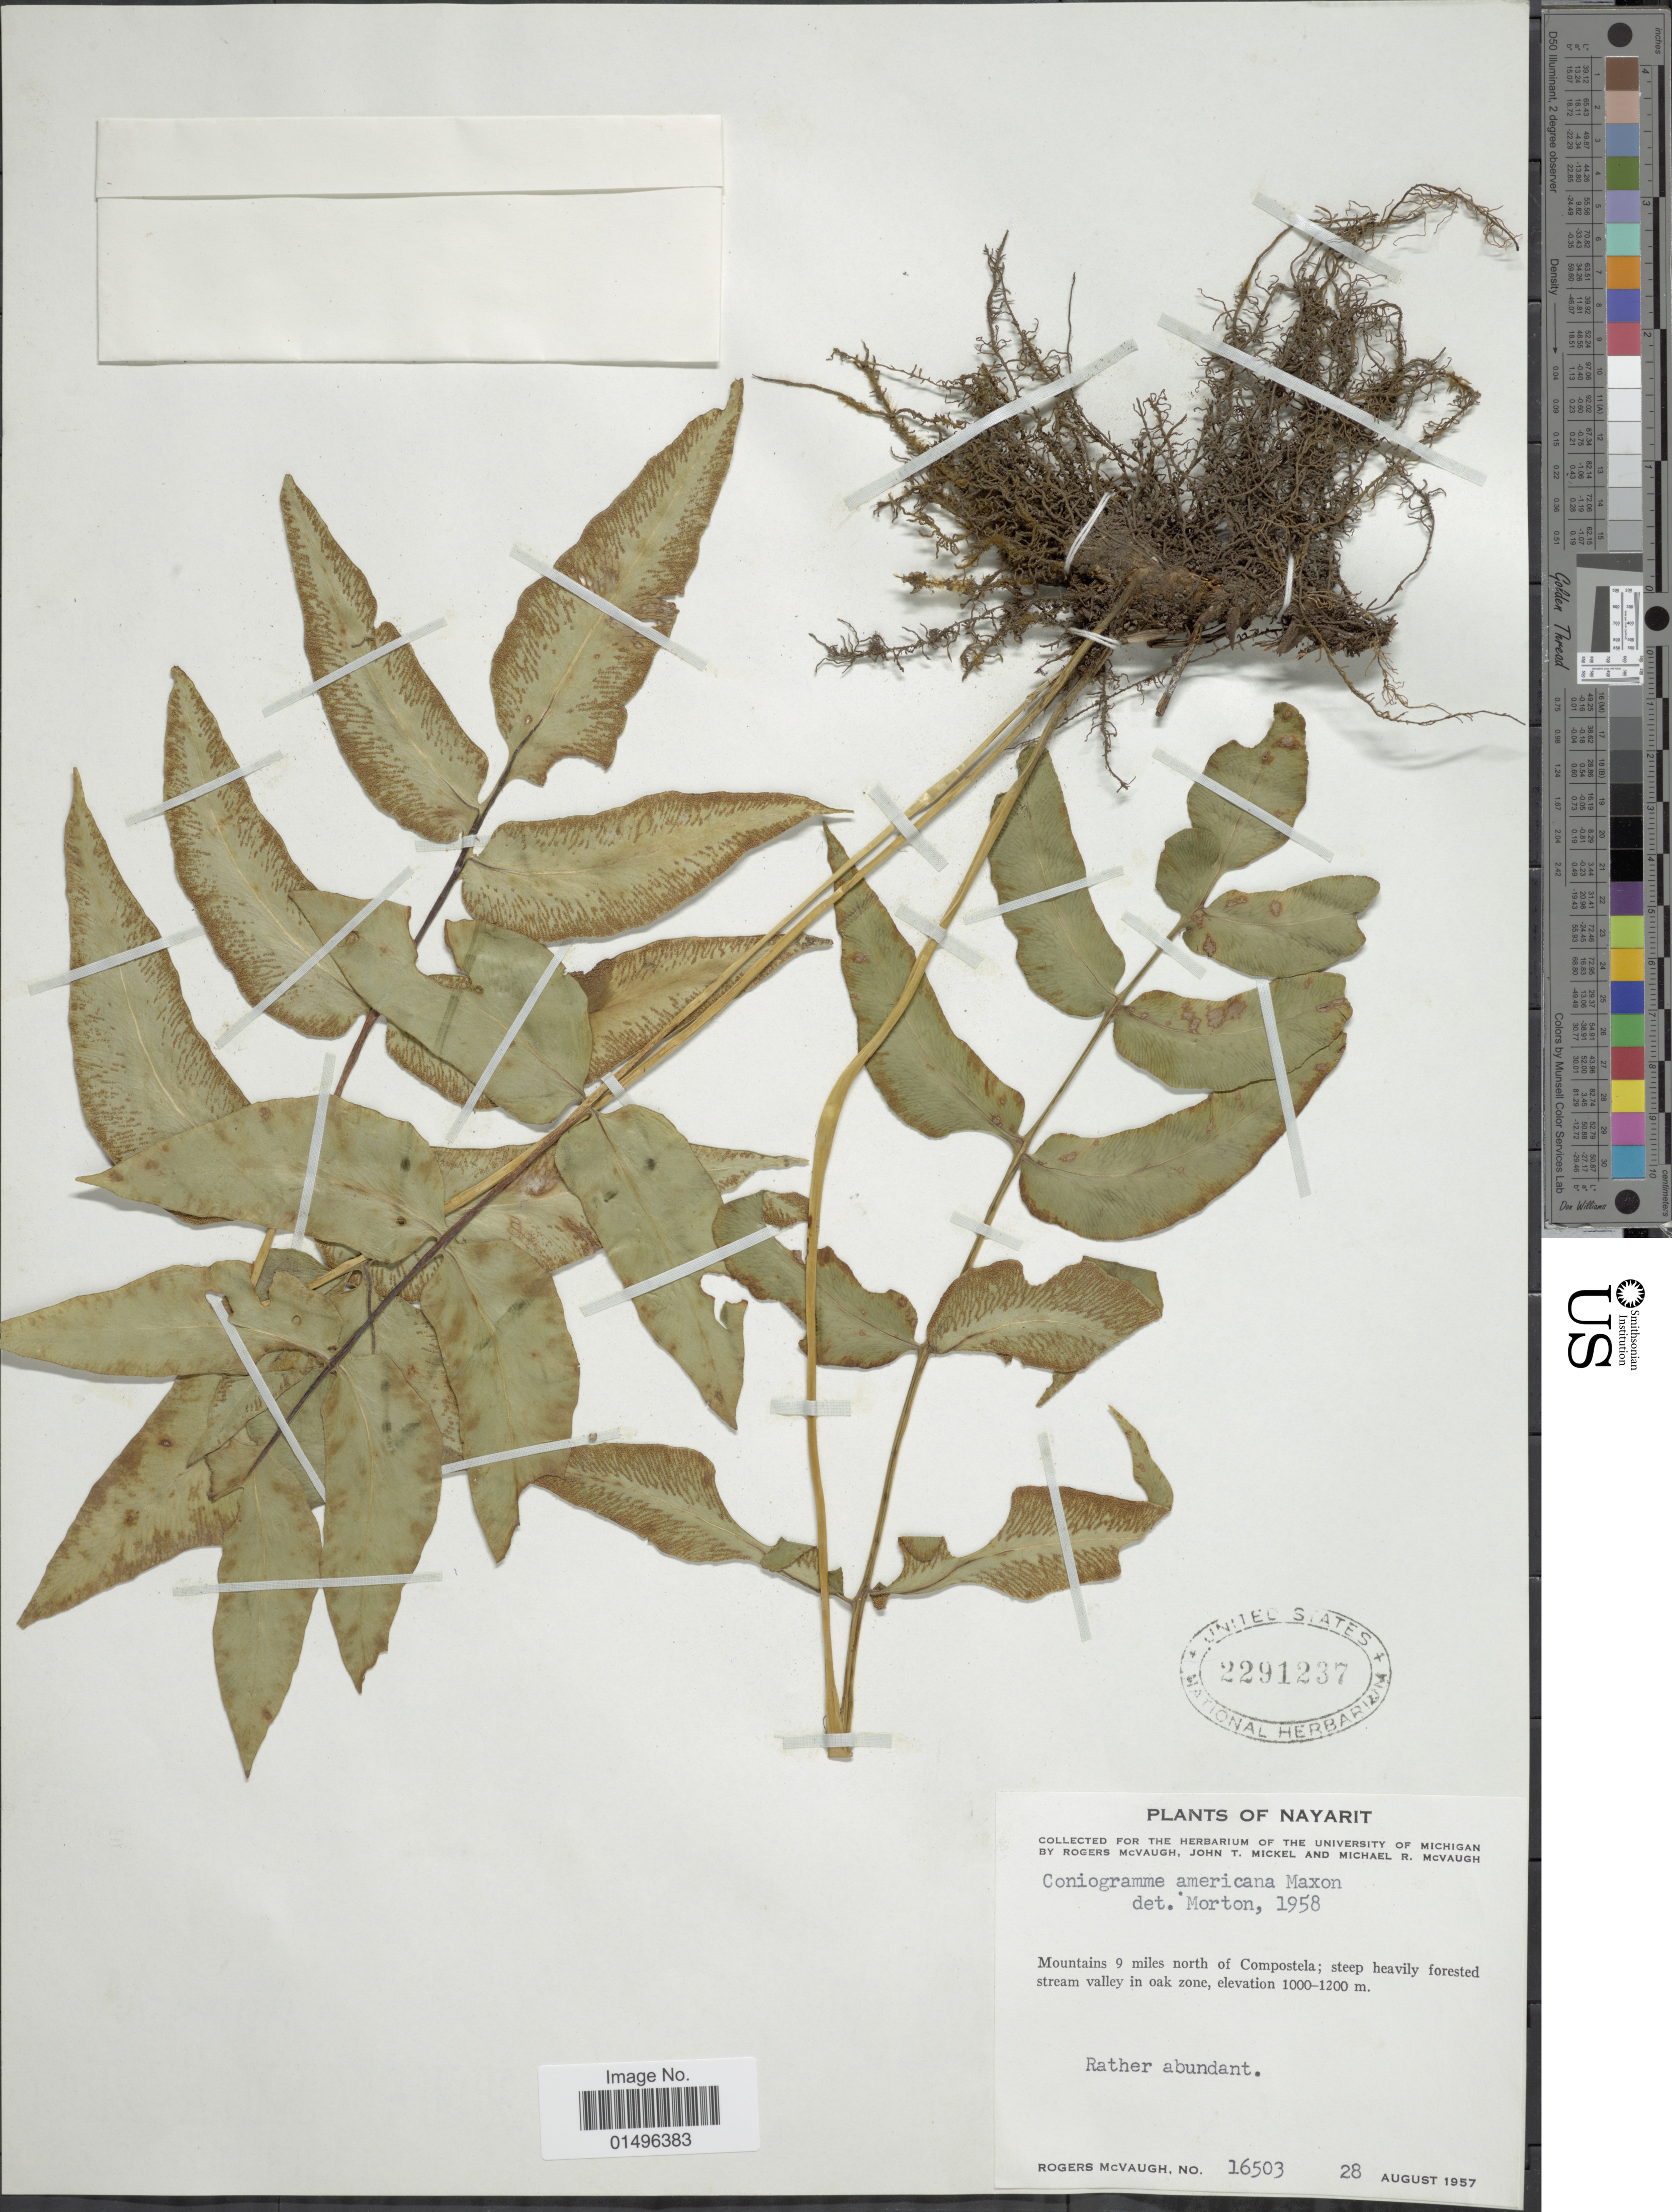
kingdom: Plantae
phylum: Tracheophyta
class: Polypodiopsida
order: Polypodiales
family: Pteridaceae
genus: Hemionitis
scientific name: Hemionitis subcordata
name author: (D.C. Eaton & Davenp.) Mickel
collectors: R. McVaugh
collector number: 16503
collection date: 1957-08-28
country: Mexico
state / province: Nayarit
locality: Nayarit, Mountains 9 miles north Compostela, steep heavily forested stream valley in oak zone.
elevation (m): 1000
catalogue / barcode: US 2291237